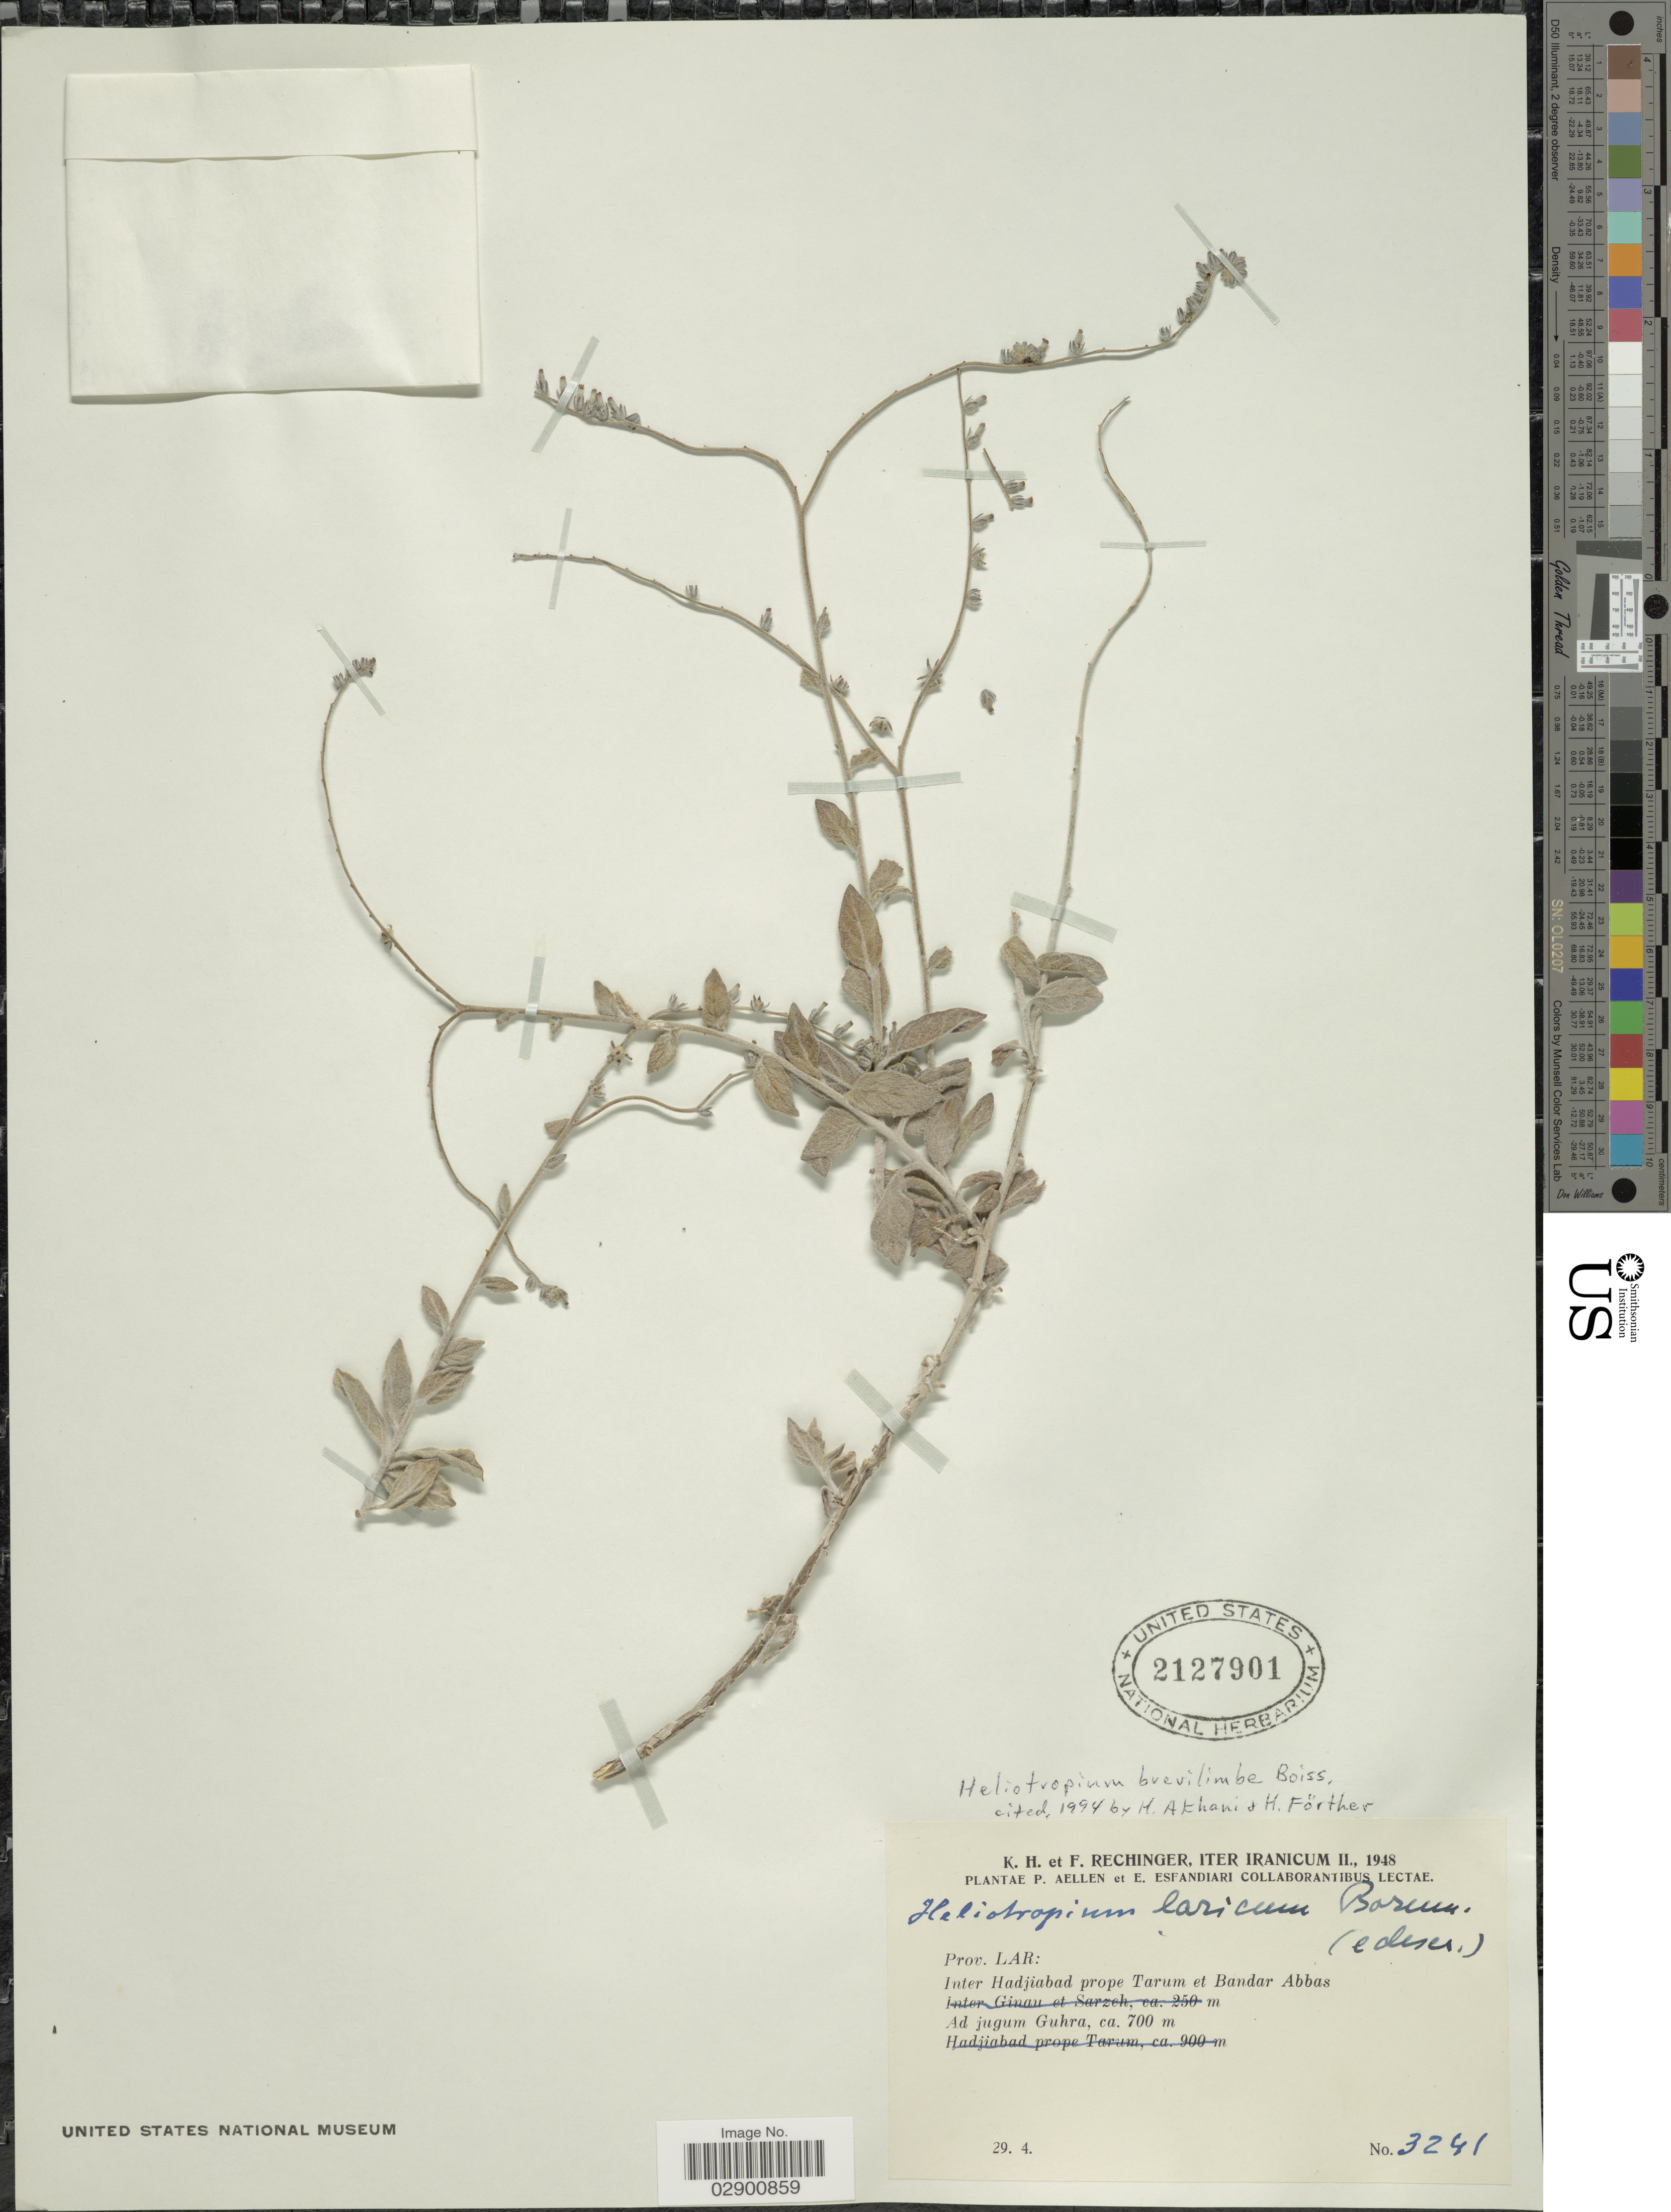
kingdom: Plantae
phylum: Tracheophyta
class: Magnoliopsida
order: Boraginales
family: Heliotropiaceae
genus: Heliotropium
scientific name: Heliotropium brevilimbe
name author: Boiss.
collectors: K. H. Rechinger & F. Rechinger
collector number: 3241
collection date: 1948-04-29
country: Iran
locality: Prov. Lar: Inter Handjiabad prope Tarum et Bandar Abbas. Ad jugum Guhra.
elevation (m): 700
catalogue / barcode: US 2127901